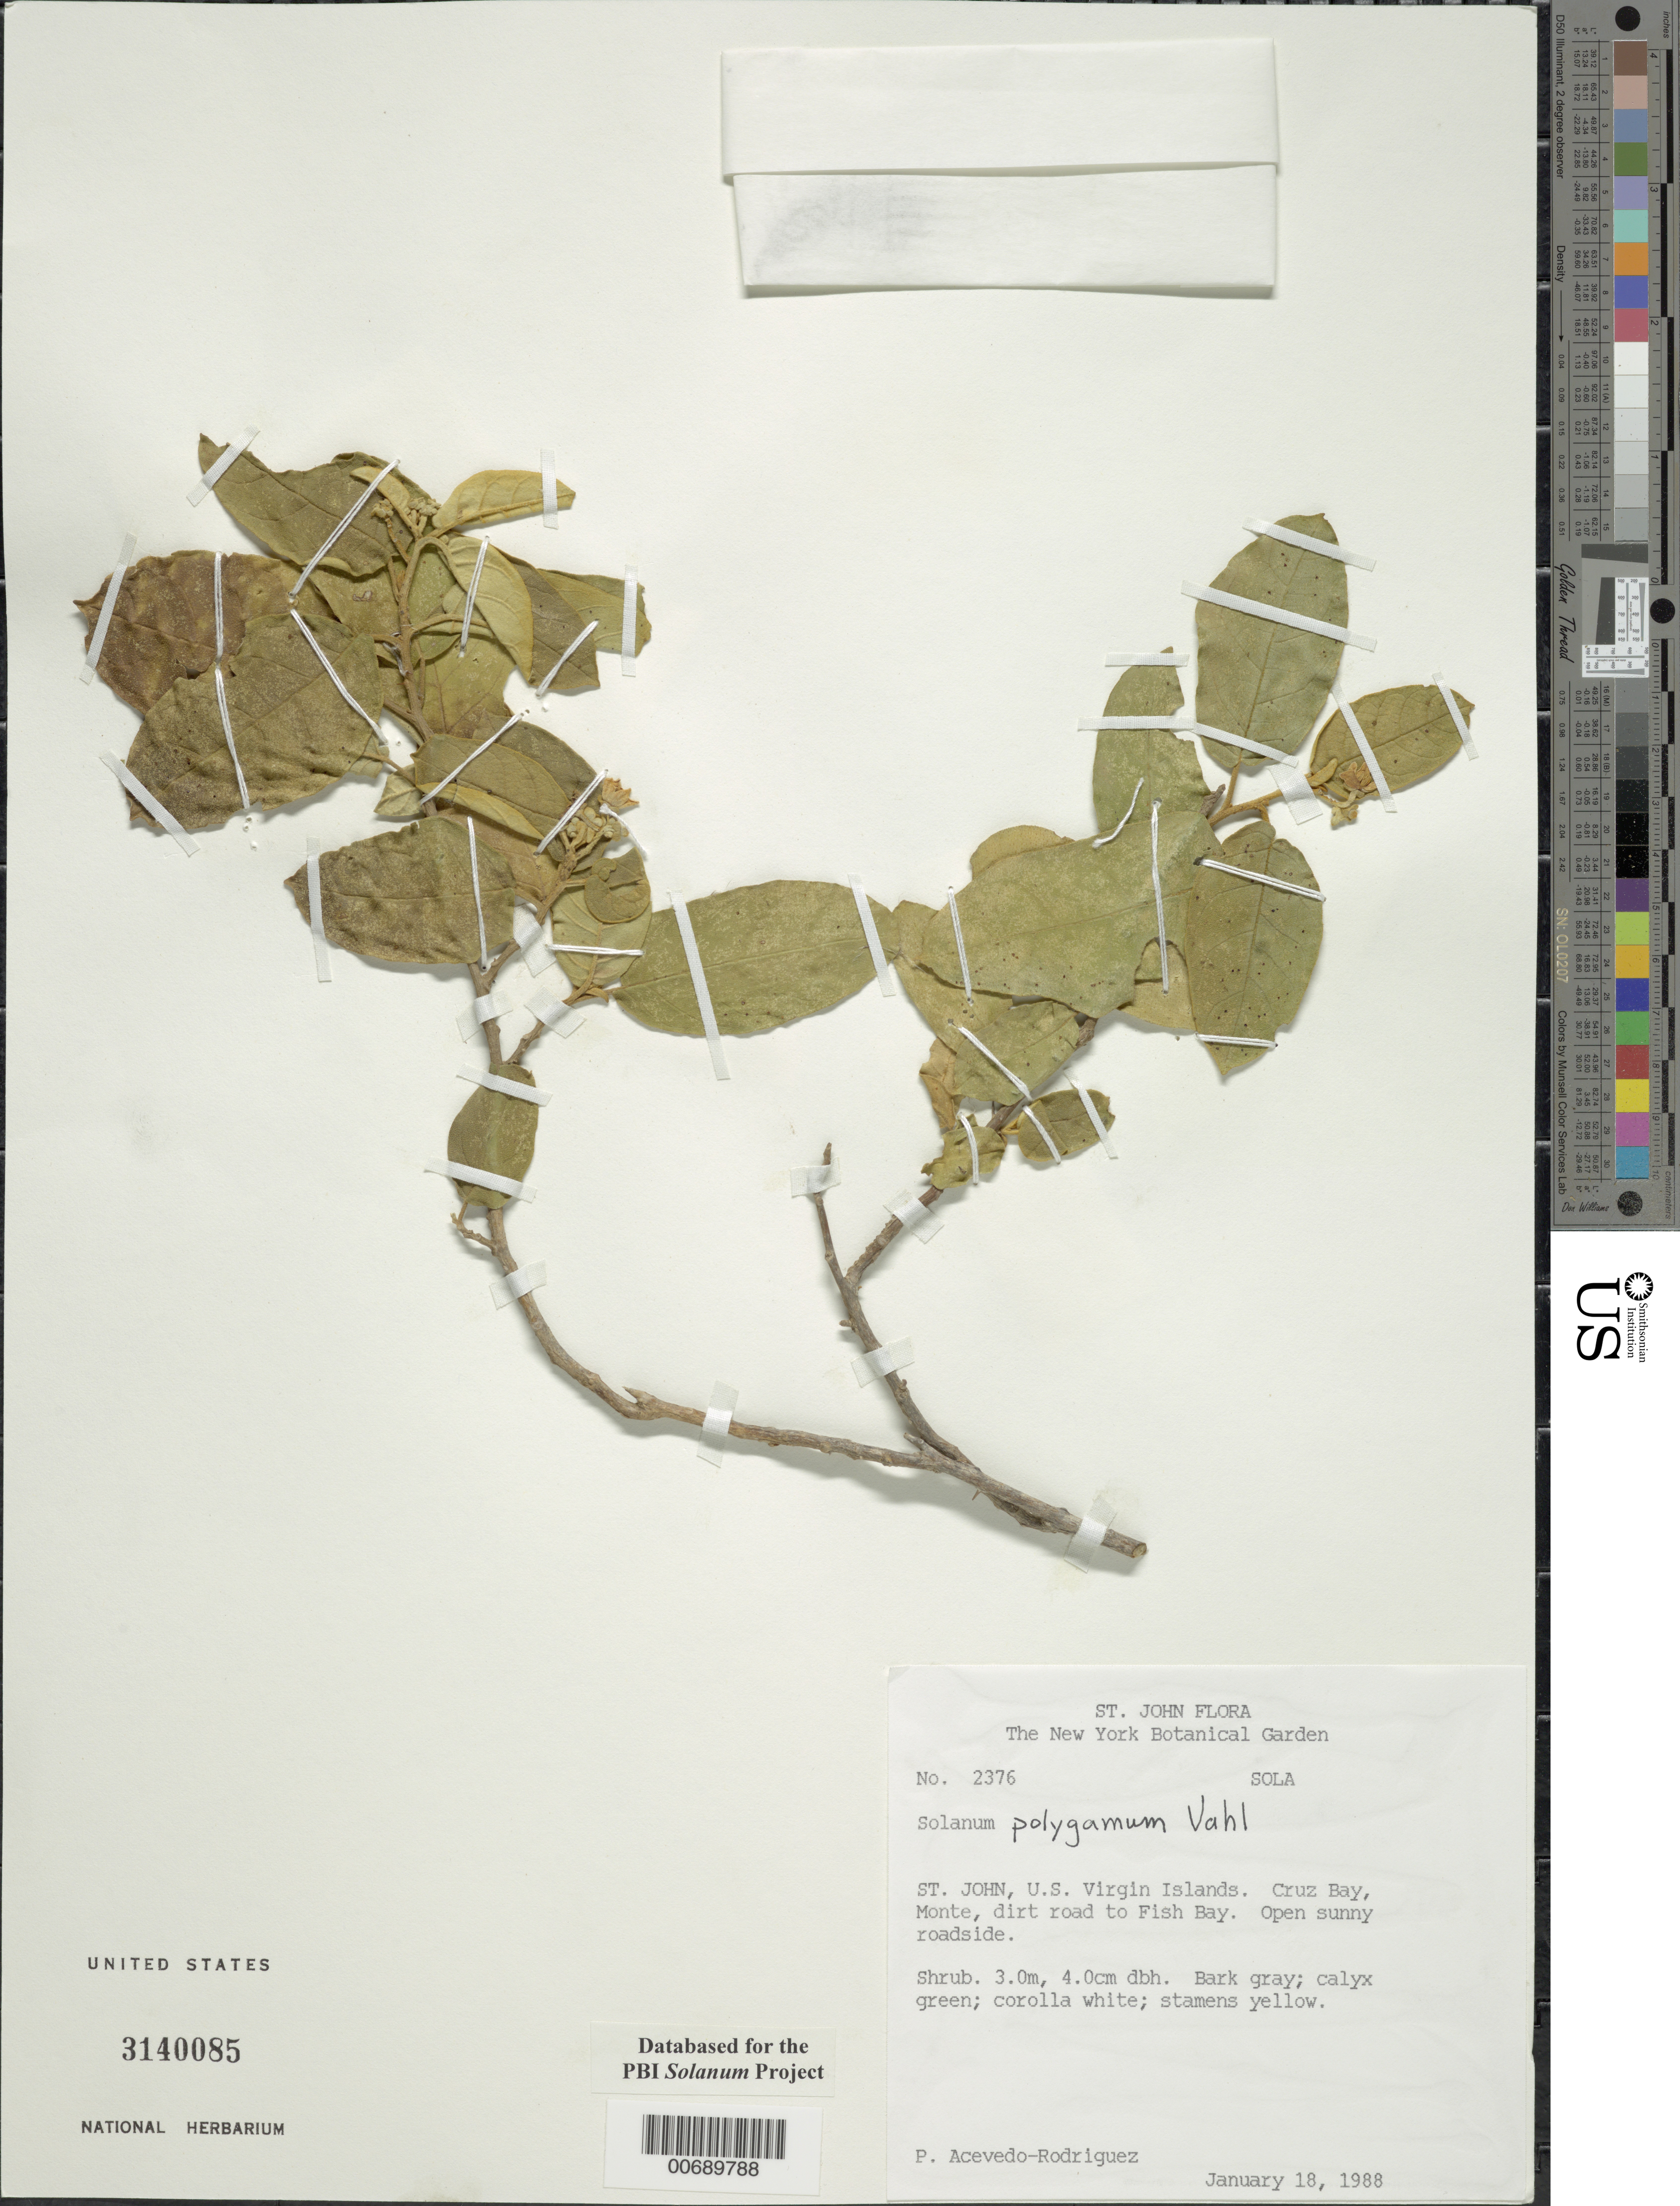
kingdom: Plantae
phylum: Tracheophyta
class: Magnoliopsida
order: Solanales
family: Solanaceae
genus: Solanum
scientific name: Solanum polygamum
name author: Vahl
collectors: P. Acevedo-Rodr.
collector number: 2376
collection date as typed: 18 Jan 1988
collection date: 1988-01-18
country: U.S. Virgin Islands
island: St. John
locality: Cruz Bay Quarter; Monte, dirt road to Fish Bay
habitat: Open sunny roadside.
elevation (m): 85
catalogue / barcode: US 3140085